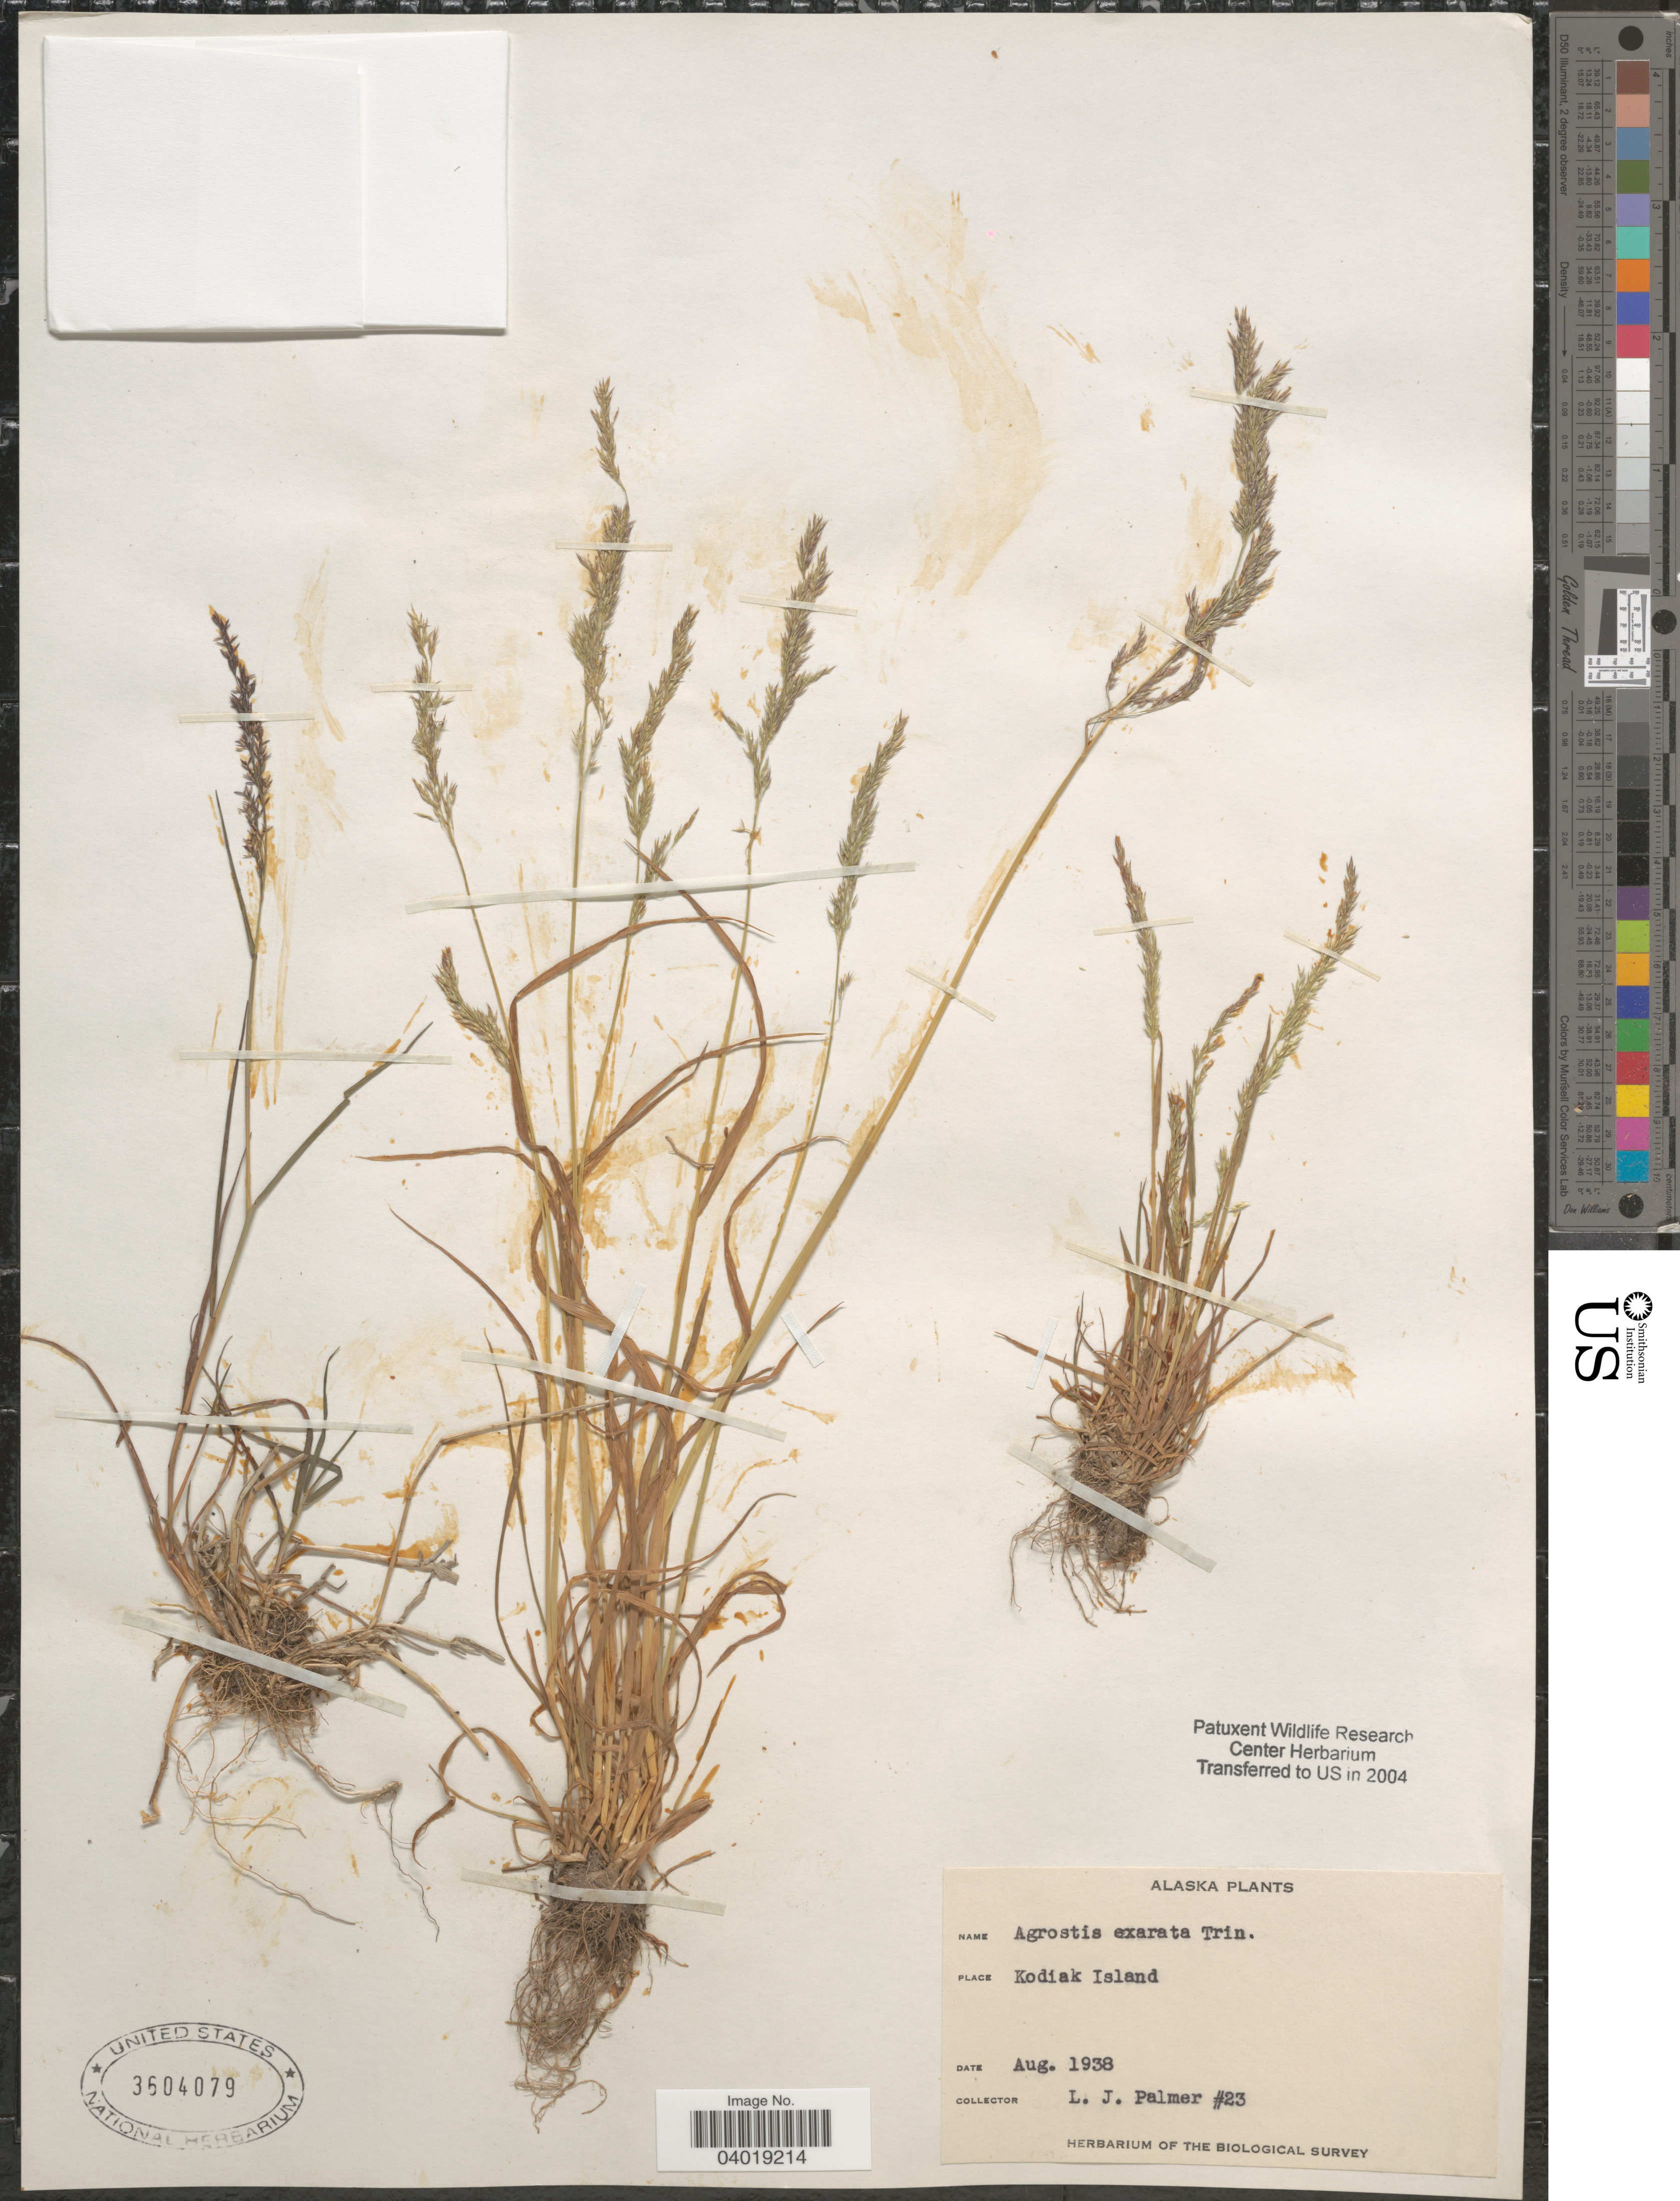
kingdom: Plantae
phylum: Tracheophyta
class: Liliopsida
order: Poales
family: Poaceae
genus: Agrostis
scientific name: Agrostis exarata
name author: Trin.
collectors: L. J. Palmer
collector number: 23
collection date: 1938-08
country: United States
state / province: Alaska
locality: Kodiak Island.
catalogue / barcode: US 3604079